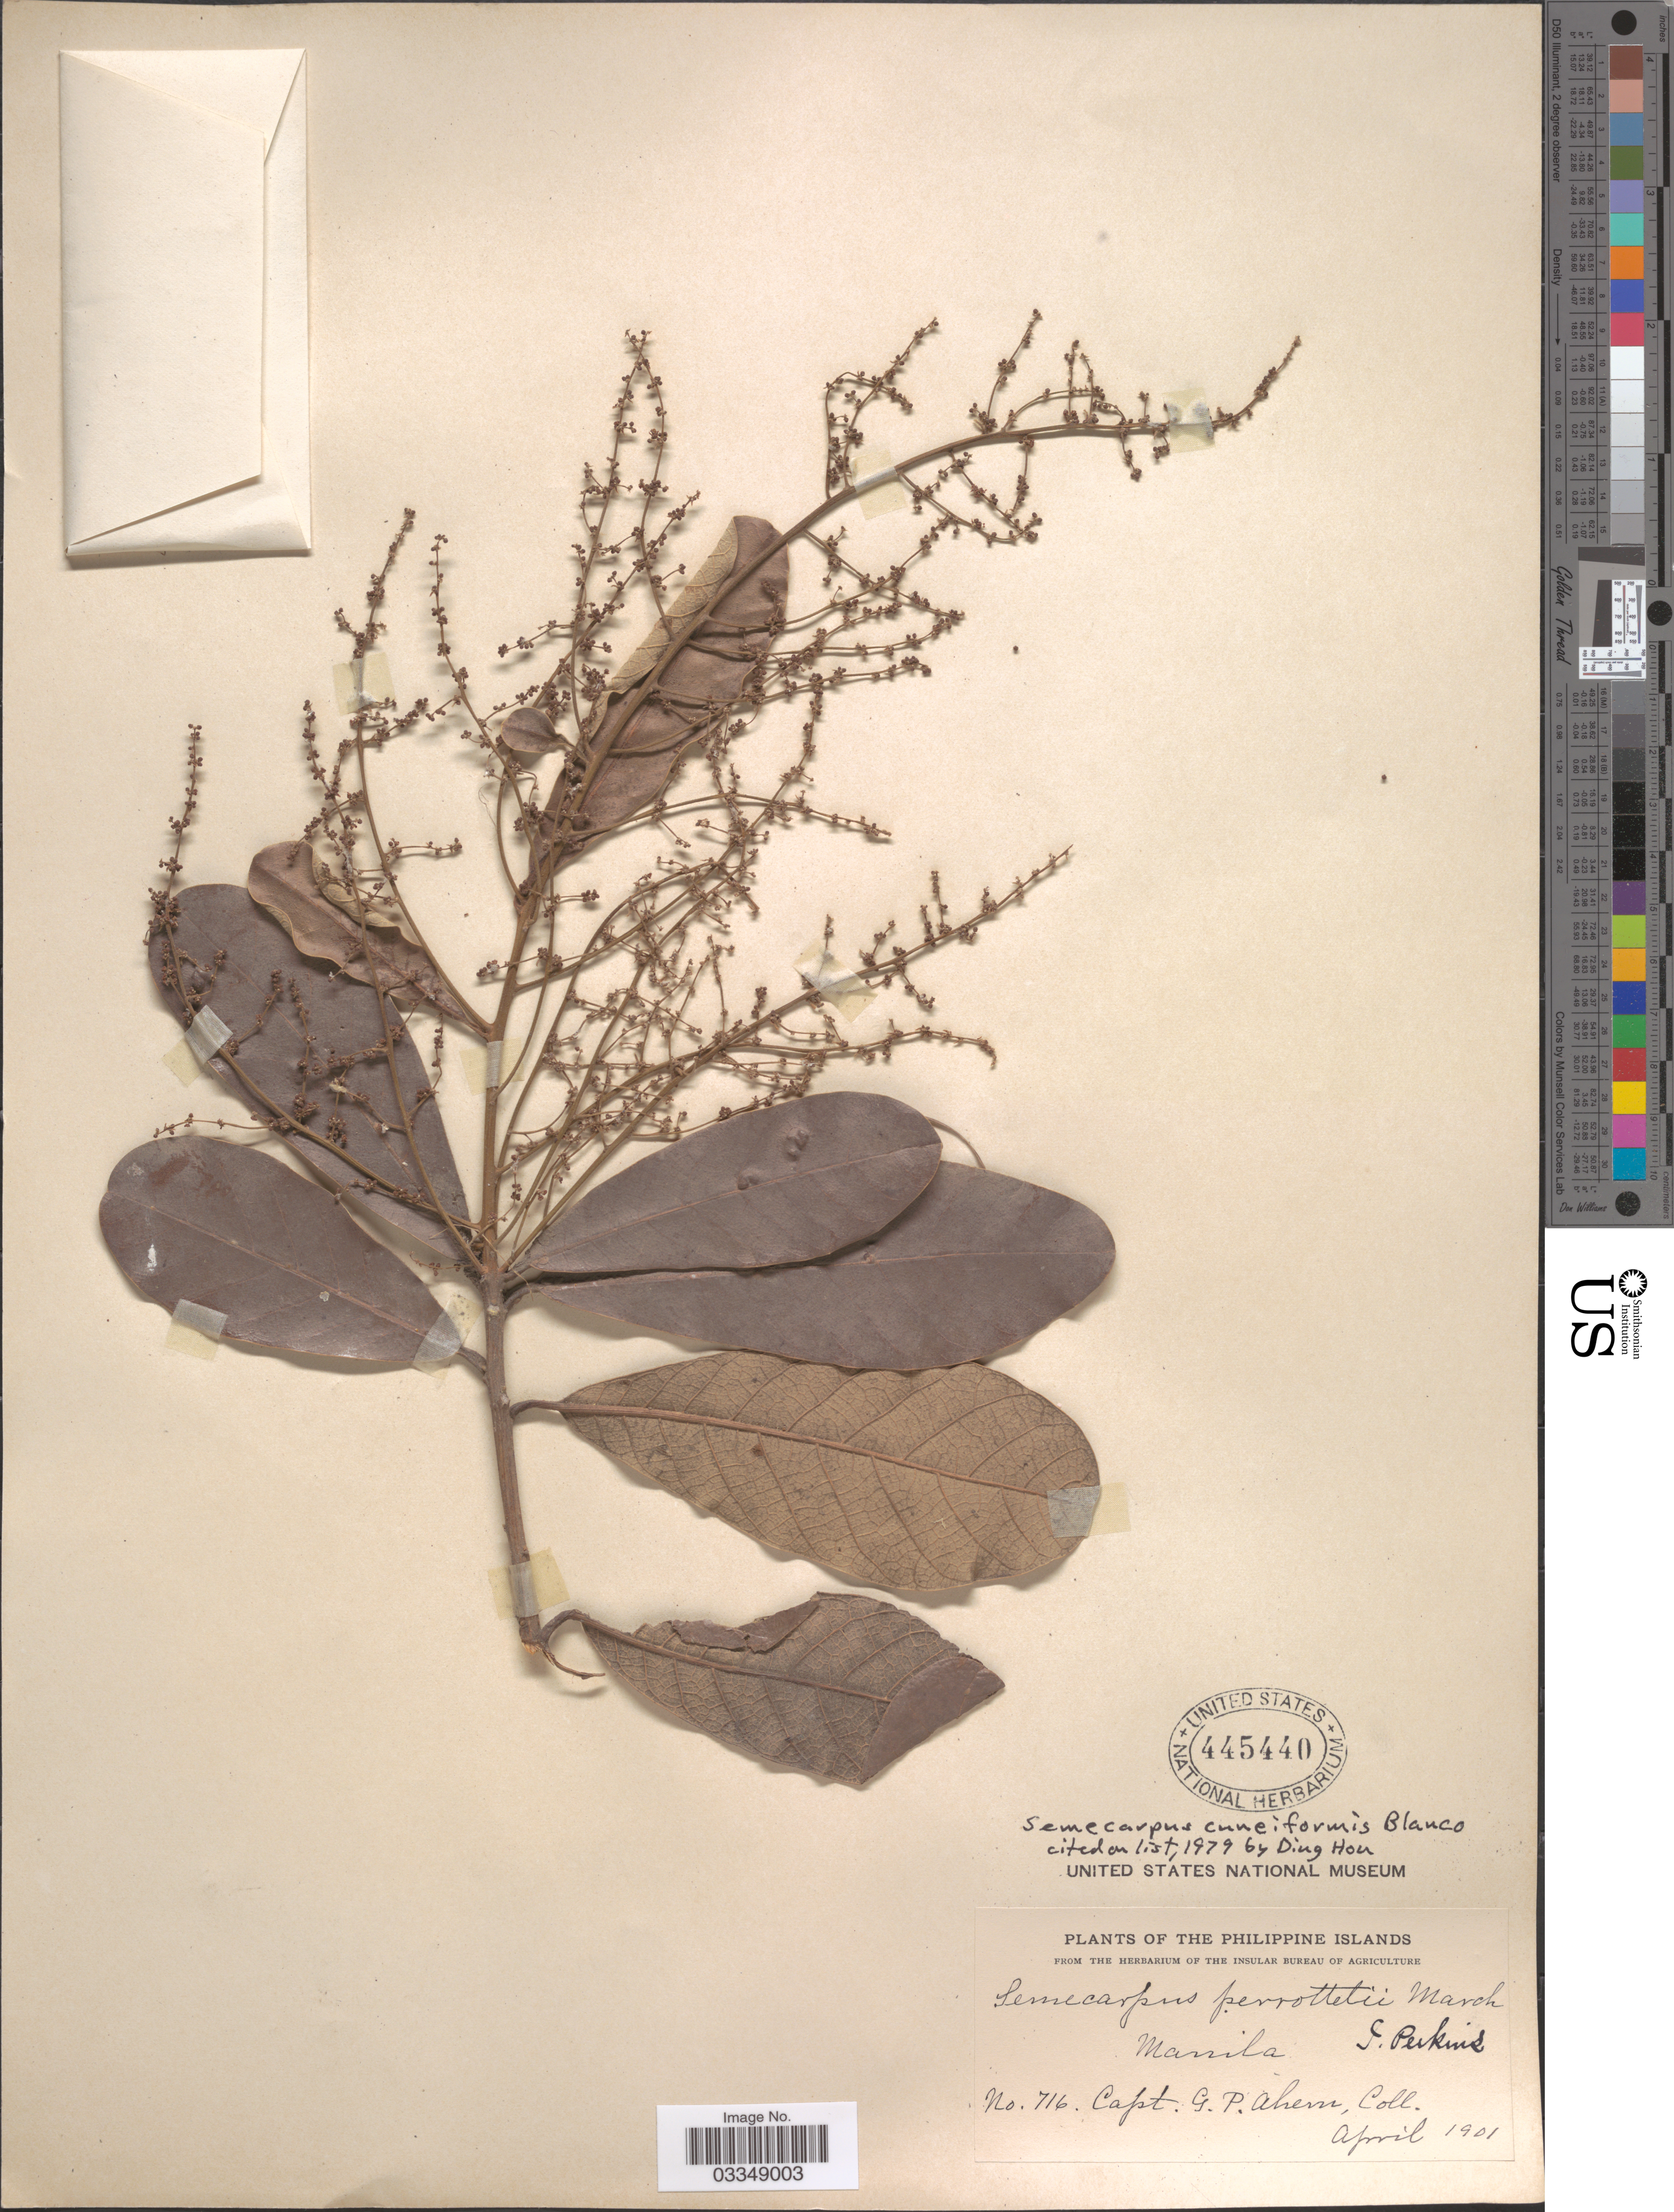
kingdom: Plantae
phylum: Tracheophyta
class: Magnoliopsida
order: Sapindales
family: Anacardiaceae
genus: Semecarpus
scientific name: Semecarpus cuneiformis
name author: Blanco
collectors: G. Ahern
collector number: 716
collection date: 1901-04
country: Philippines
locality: The Philippine Islands. Manila.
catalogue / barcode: US 445440